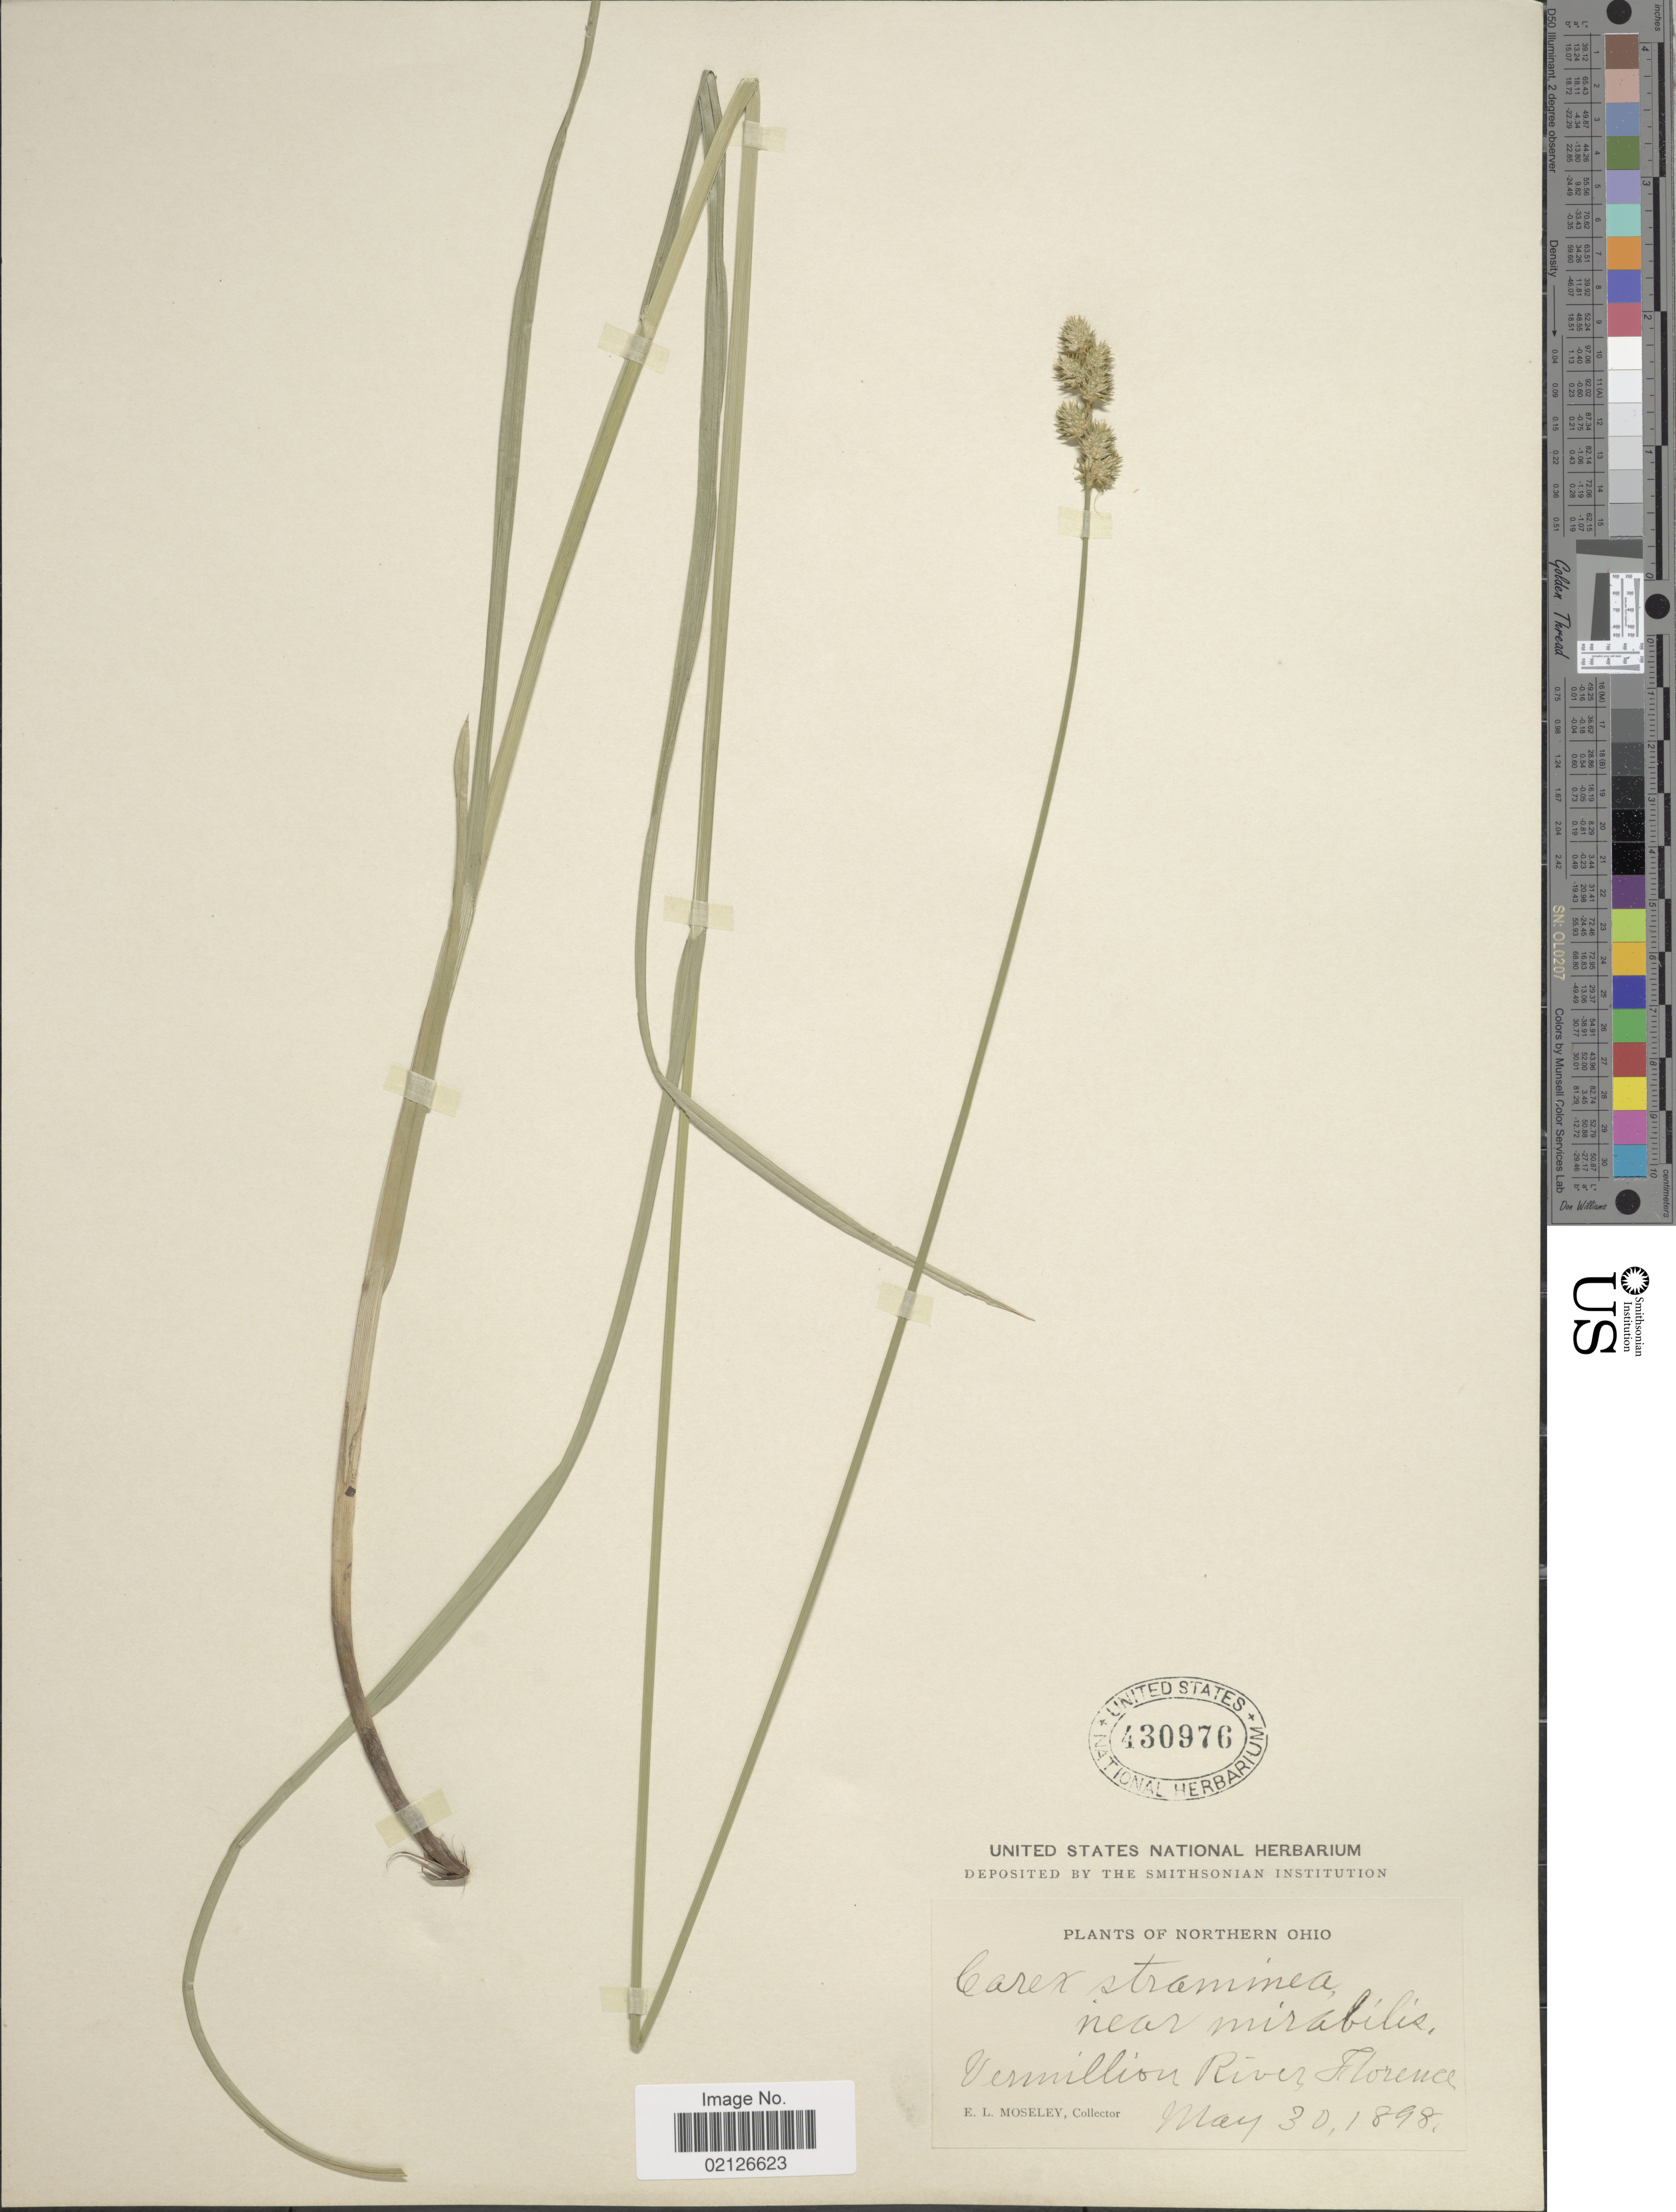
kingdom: Plantae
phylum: Tracheophyta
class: Liliopsida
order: Poales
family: Cyperaceae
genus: Carex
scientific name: Carex normalis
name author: Mack.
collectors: E. Moseley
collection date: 1898-05-30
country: United States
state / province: Ohio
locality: Northern Ohio, near Mirabilis, Vermillion River Florence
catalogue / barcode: US 430976